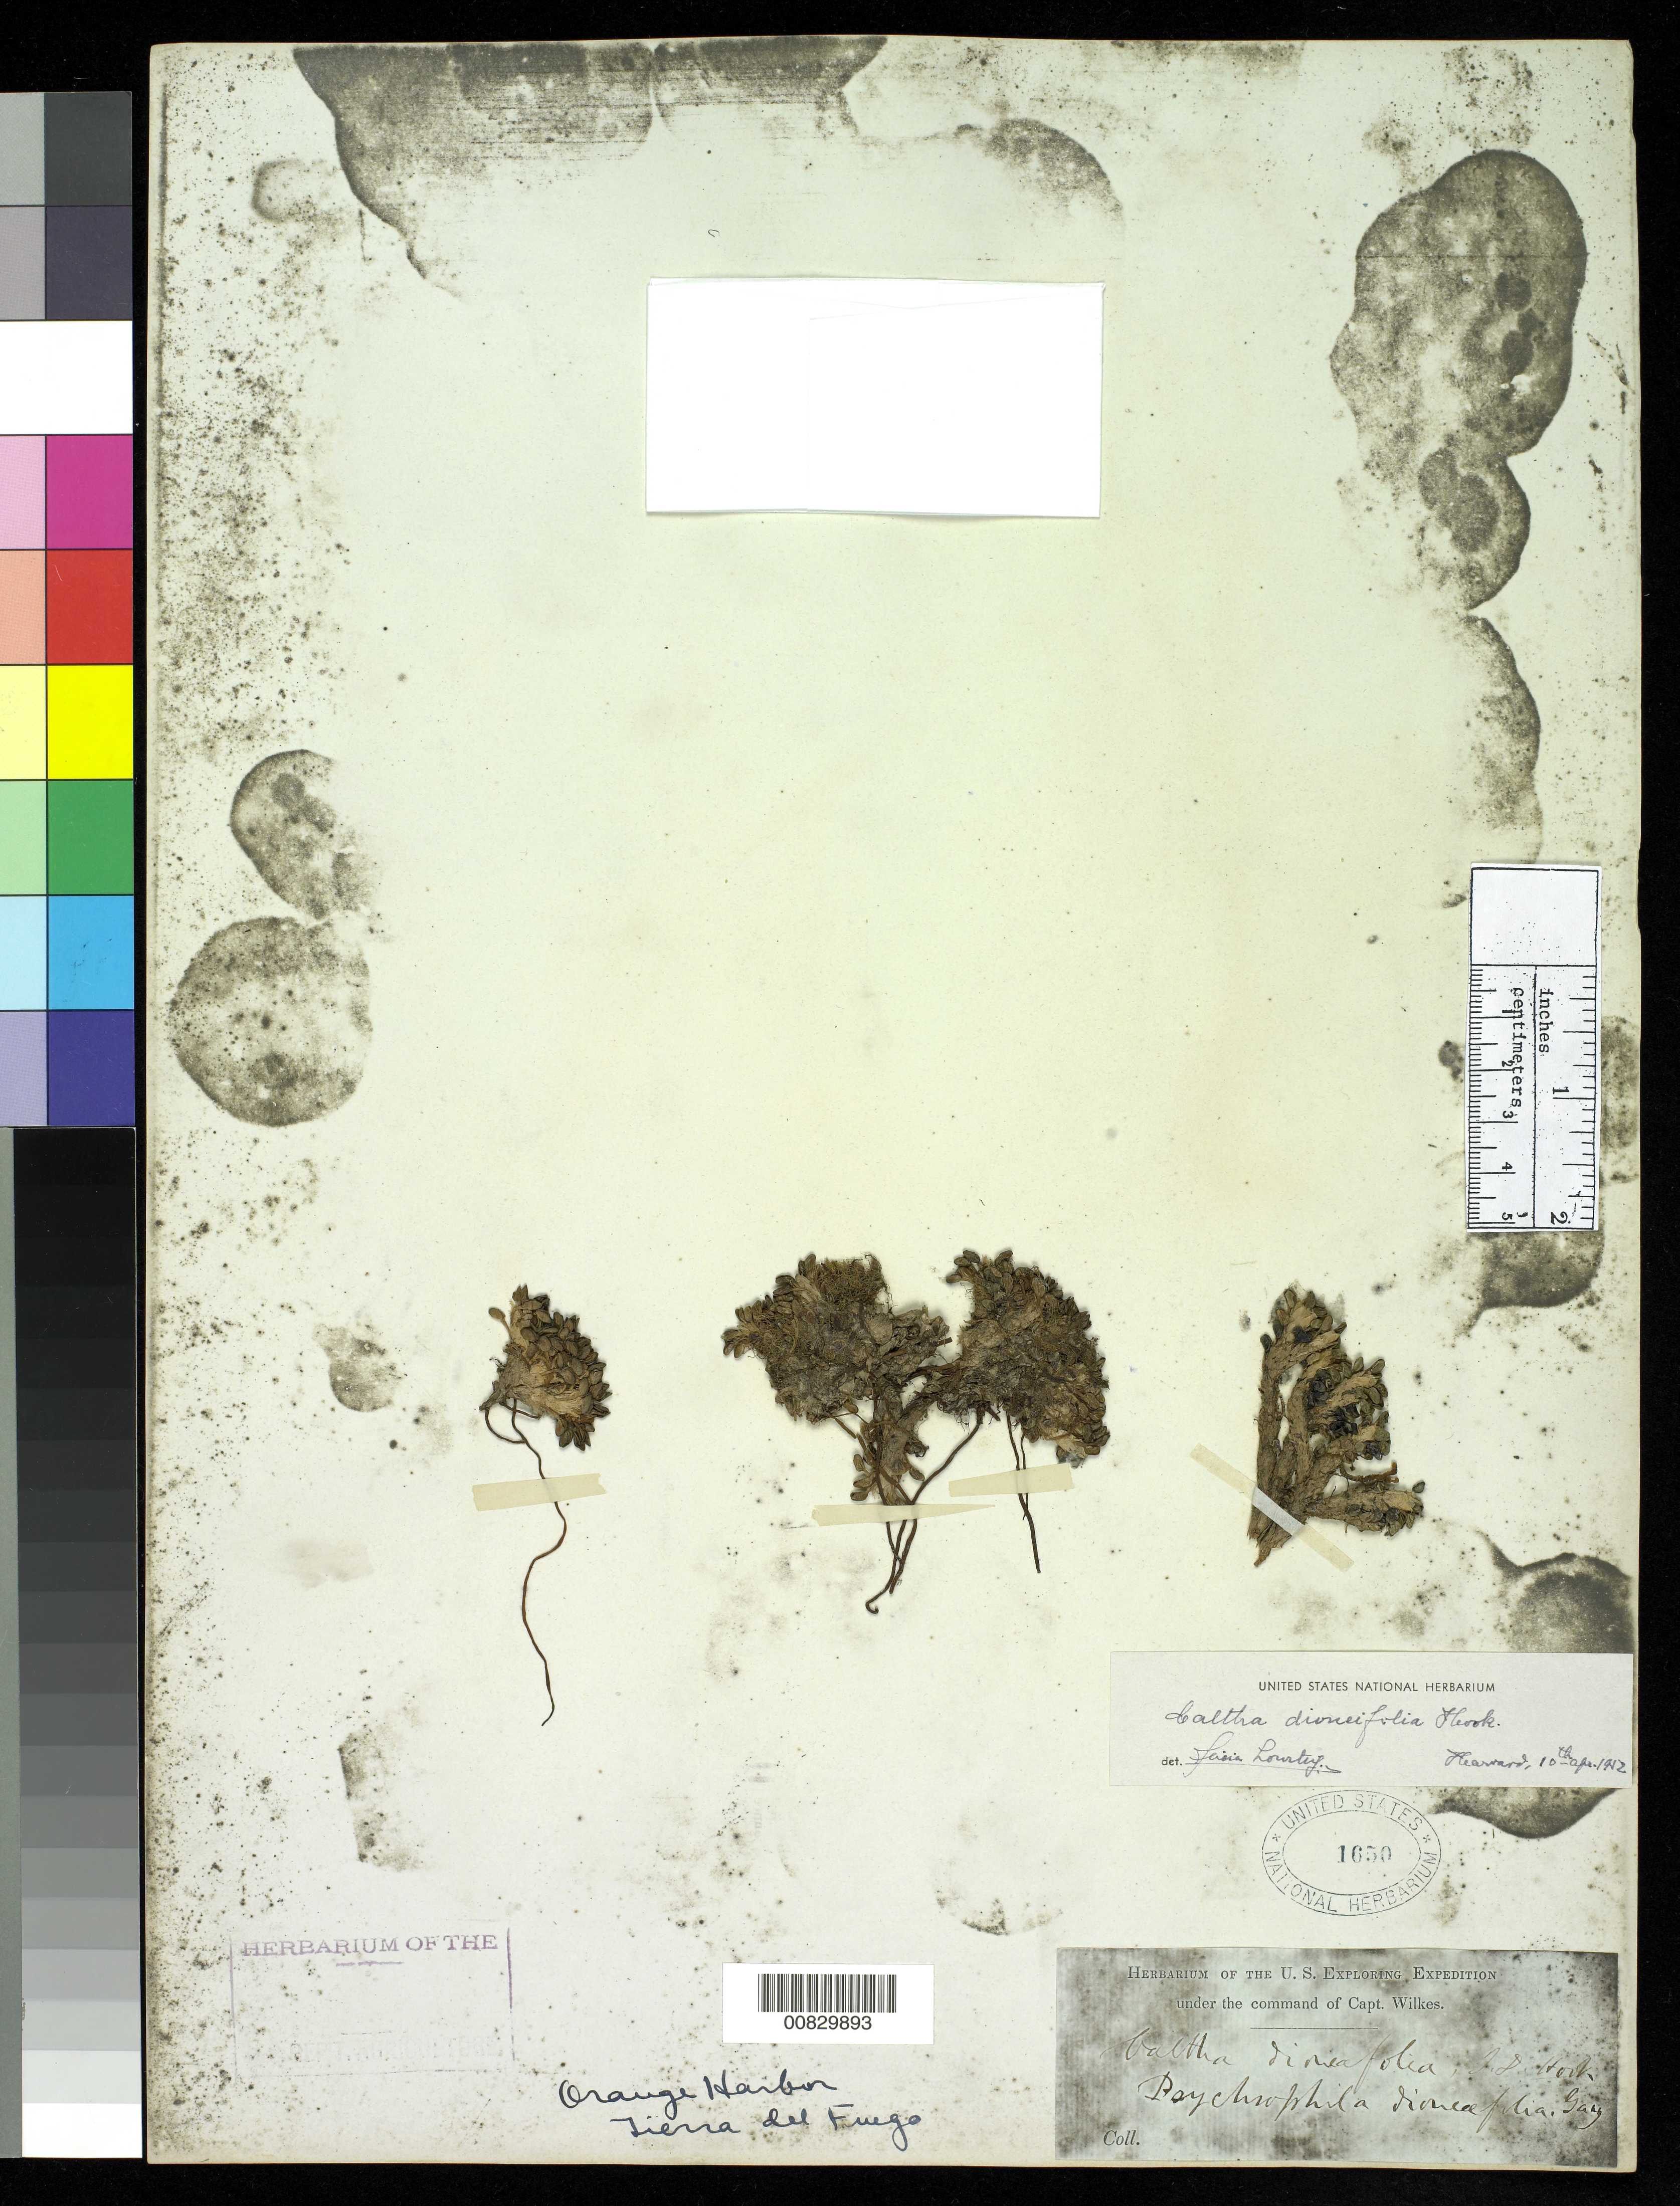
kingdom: Plantae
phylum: Tracheophyta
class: Magnoliopsida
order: Ranunculales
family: Ranunculaceae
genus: Caltha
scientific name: Caltha dioneifolia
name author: Hook. f.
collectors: Wilkes Explor. Exped.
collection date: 1838/1842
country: Argentina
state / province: Tierra del Fuego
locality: Orange Harbor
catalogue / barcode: US 1650